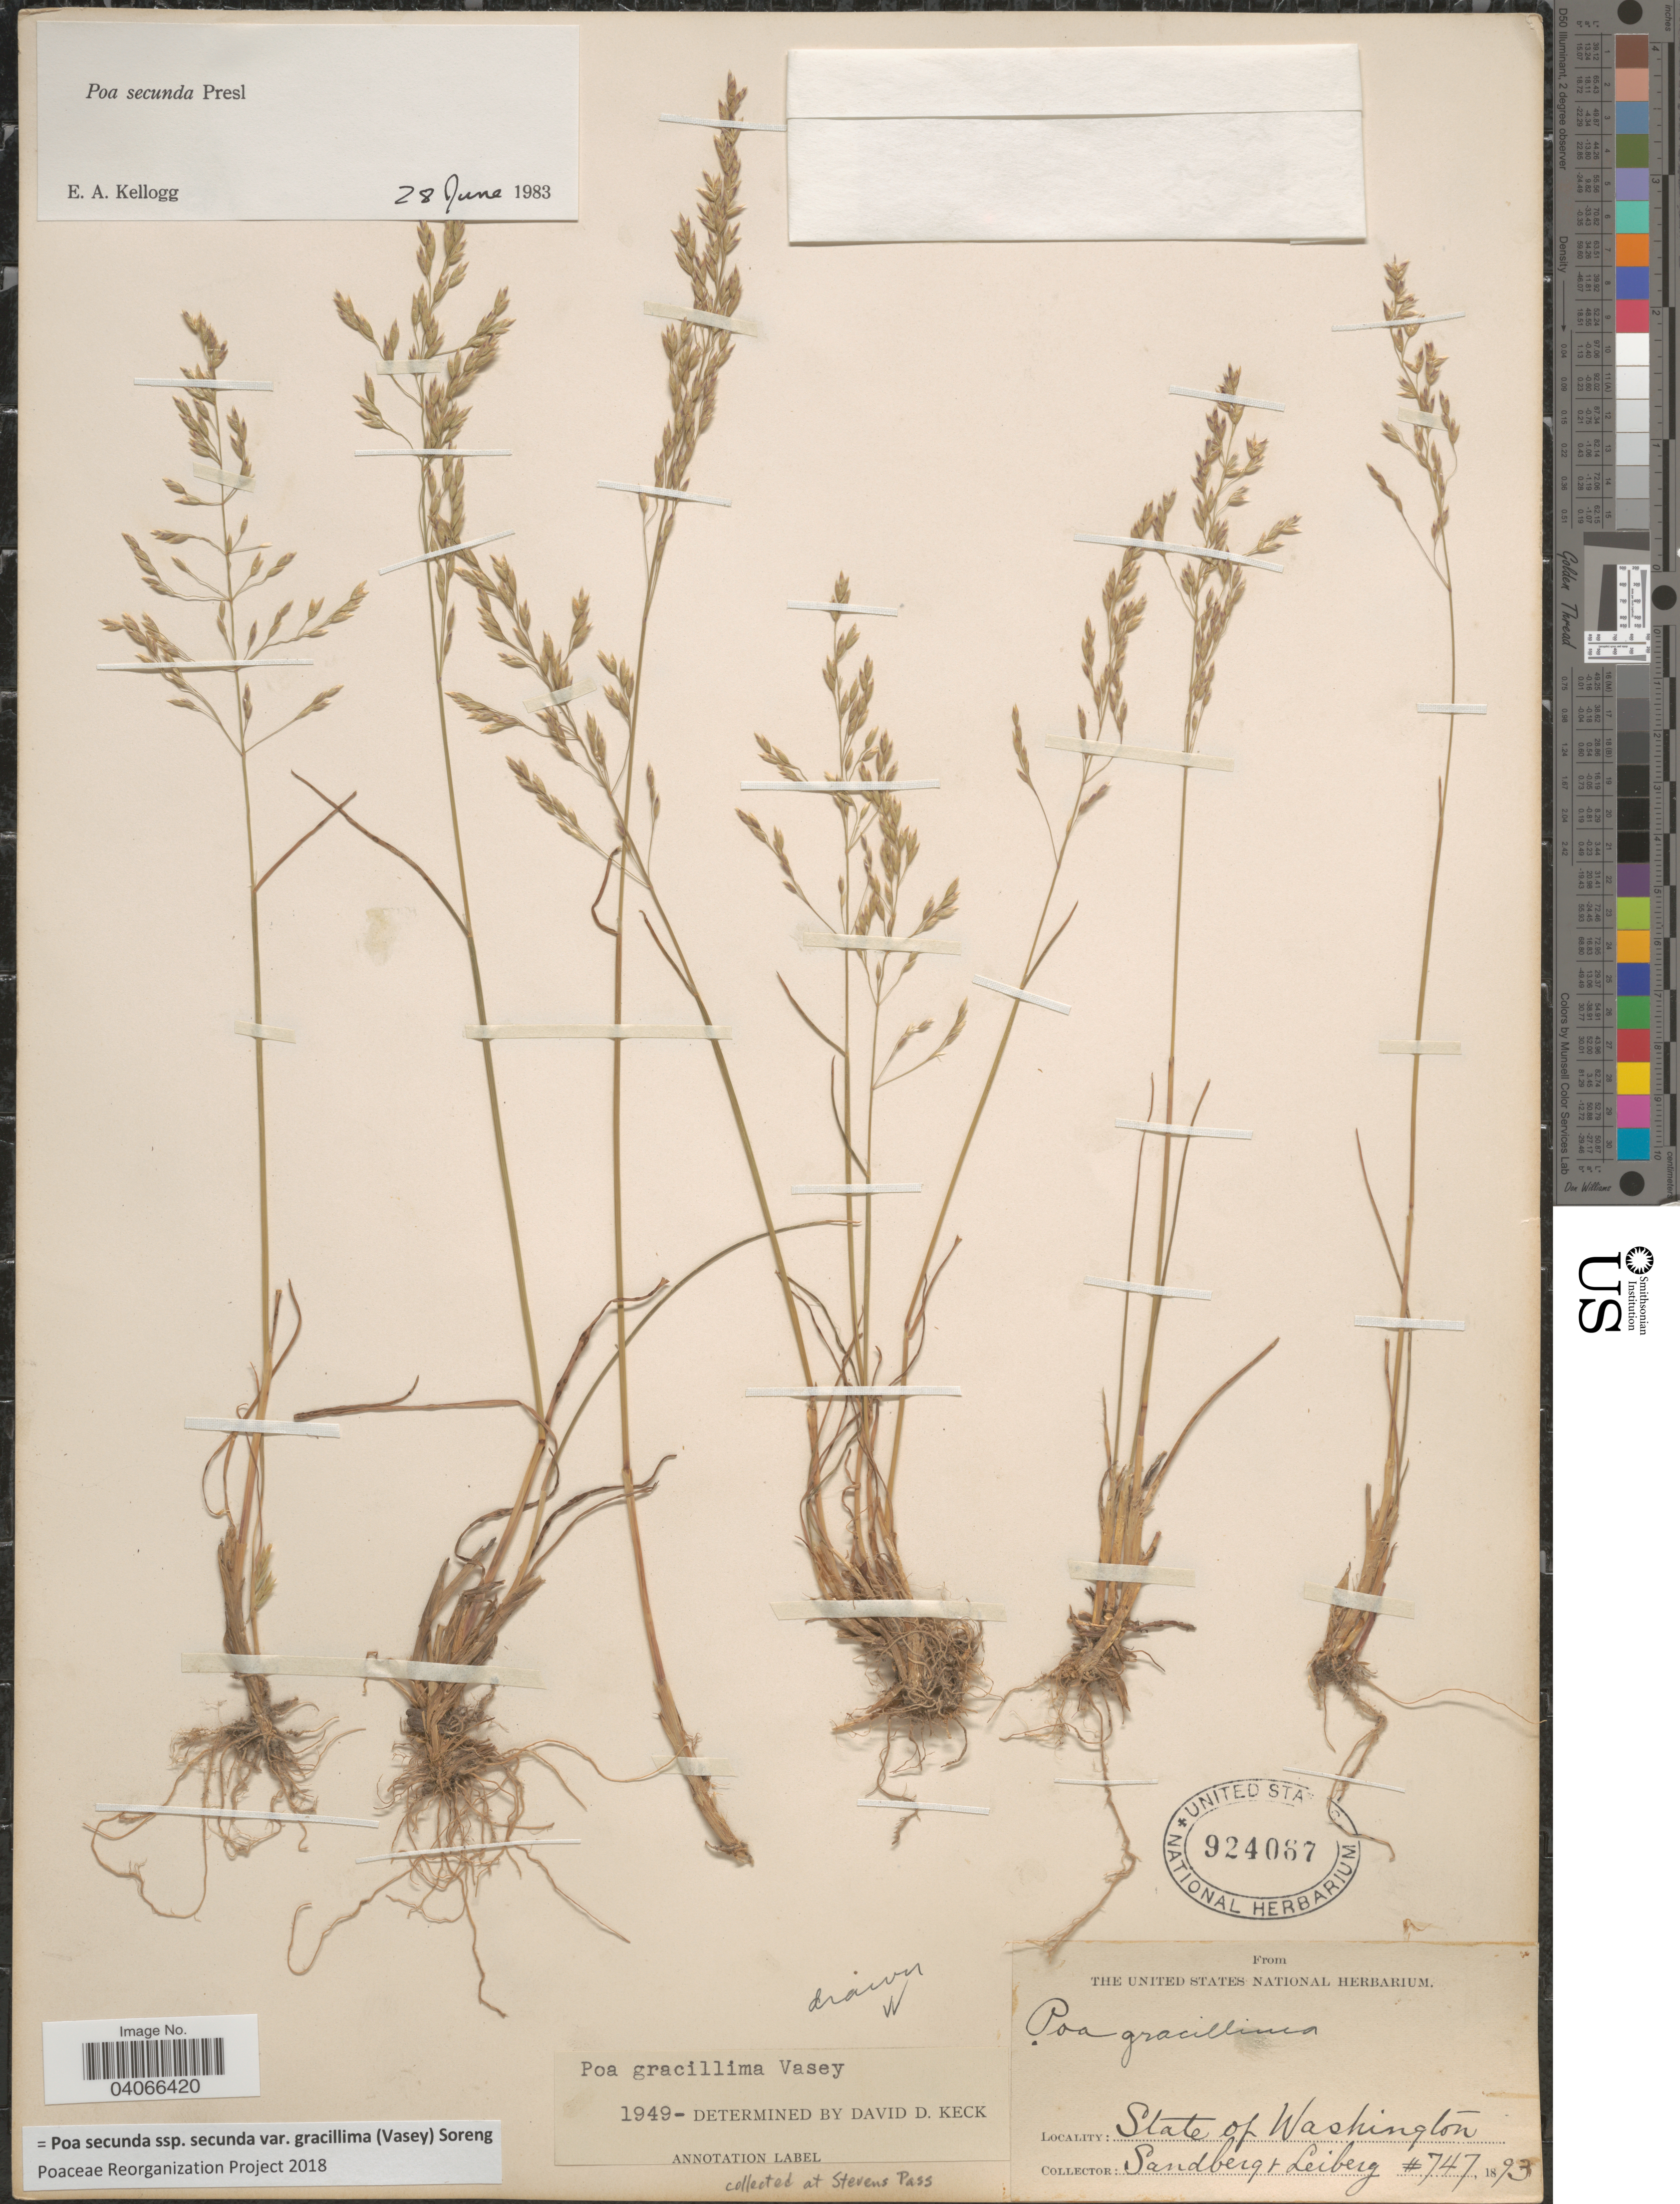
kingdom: Plantae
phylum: Tracheophyta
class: Liliopsida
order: Poales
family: Poaceae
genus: Poa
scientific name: Poa secunda subsp. secunda var. gracillima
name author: (Vasey) Soreng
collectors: Sandberg & -. Leiberg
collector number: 747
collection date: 1893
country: United States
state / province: Washington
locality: Stevens Pass.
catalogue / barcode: US 924067